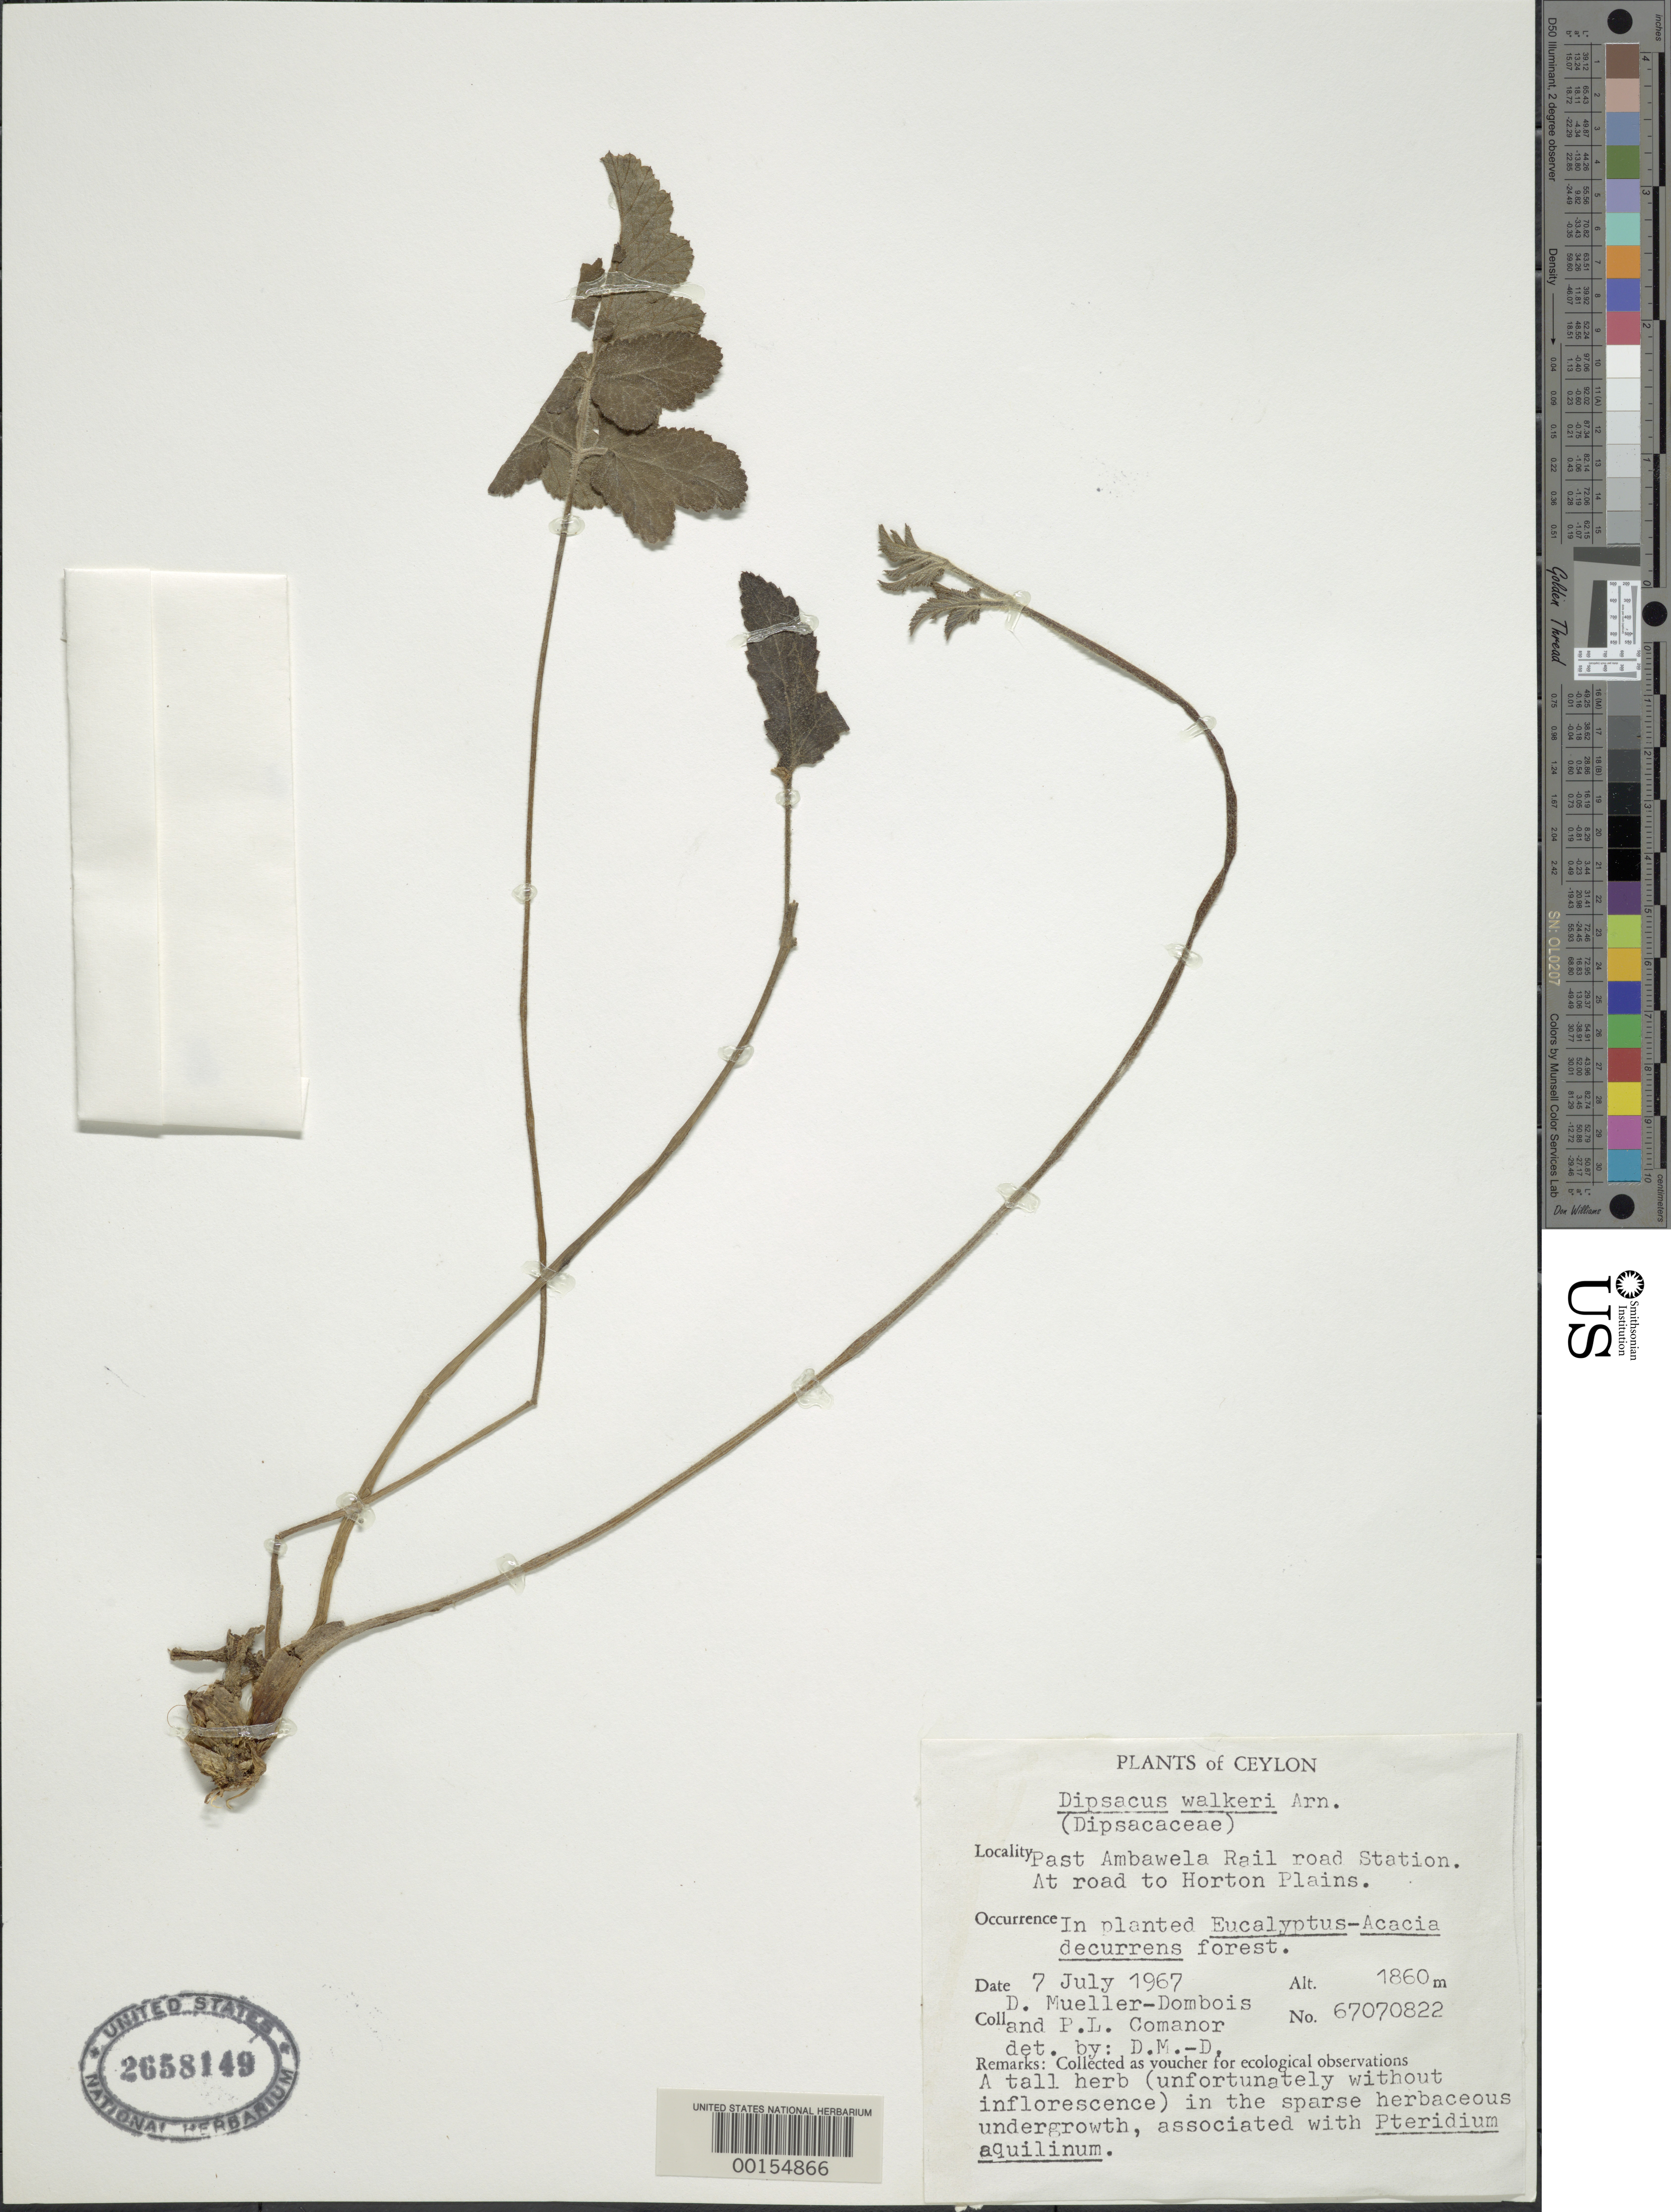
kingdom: Plantae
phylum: Tracheophyta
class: Magnoliopsida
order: Dipsacales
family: Caprifoliaceae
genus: Dipsacus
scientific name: Dipsacus walkeri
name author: Arn.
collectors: D. Mueller-Dombois & P. Comanor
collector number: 67070822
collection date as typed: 07 Jul 1967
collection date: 1967-07-07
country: Sri Lanka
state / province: Central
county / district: Nuwara Eliya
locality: Ambawela railroad station, at road to horton plains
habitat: In sparce herbaceous undergrowth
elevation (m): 1860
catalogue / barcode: US 2658149